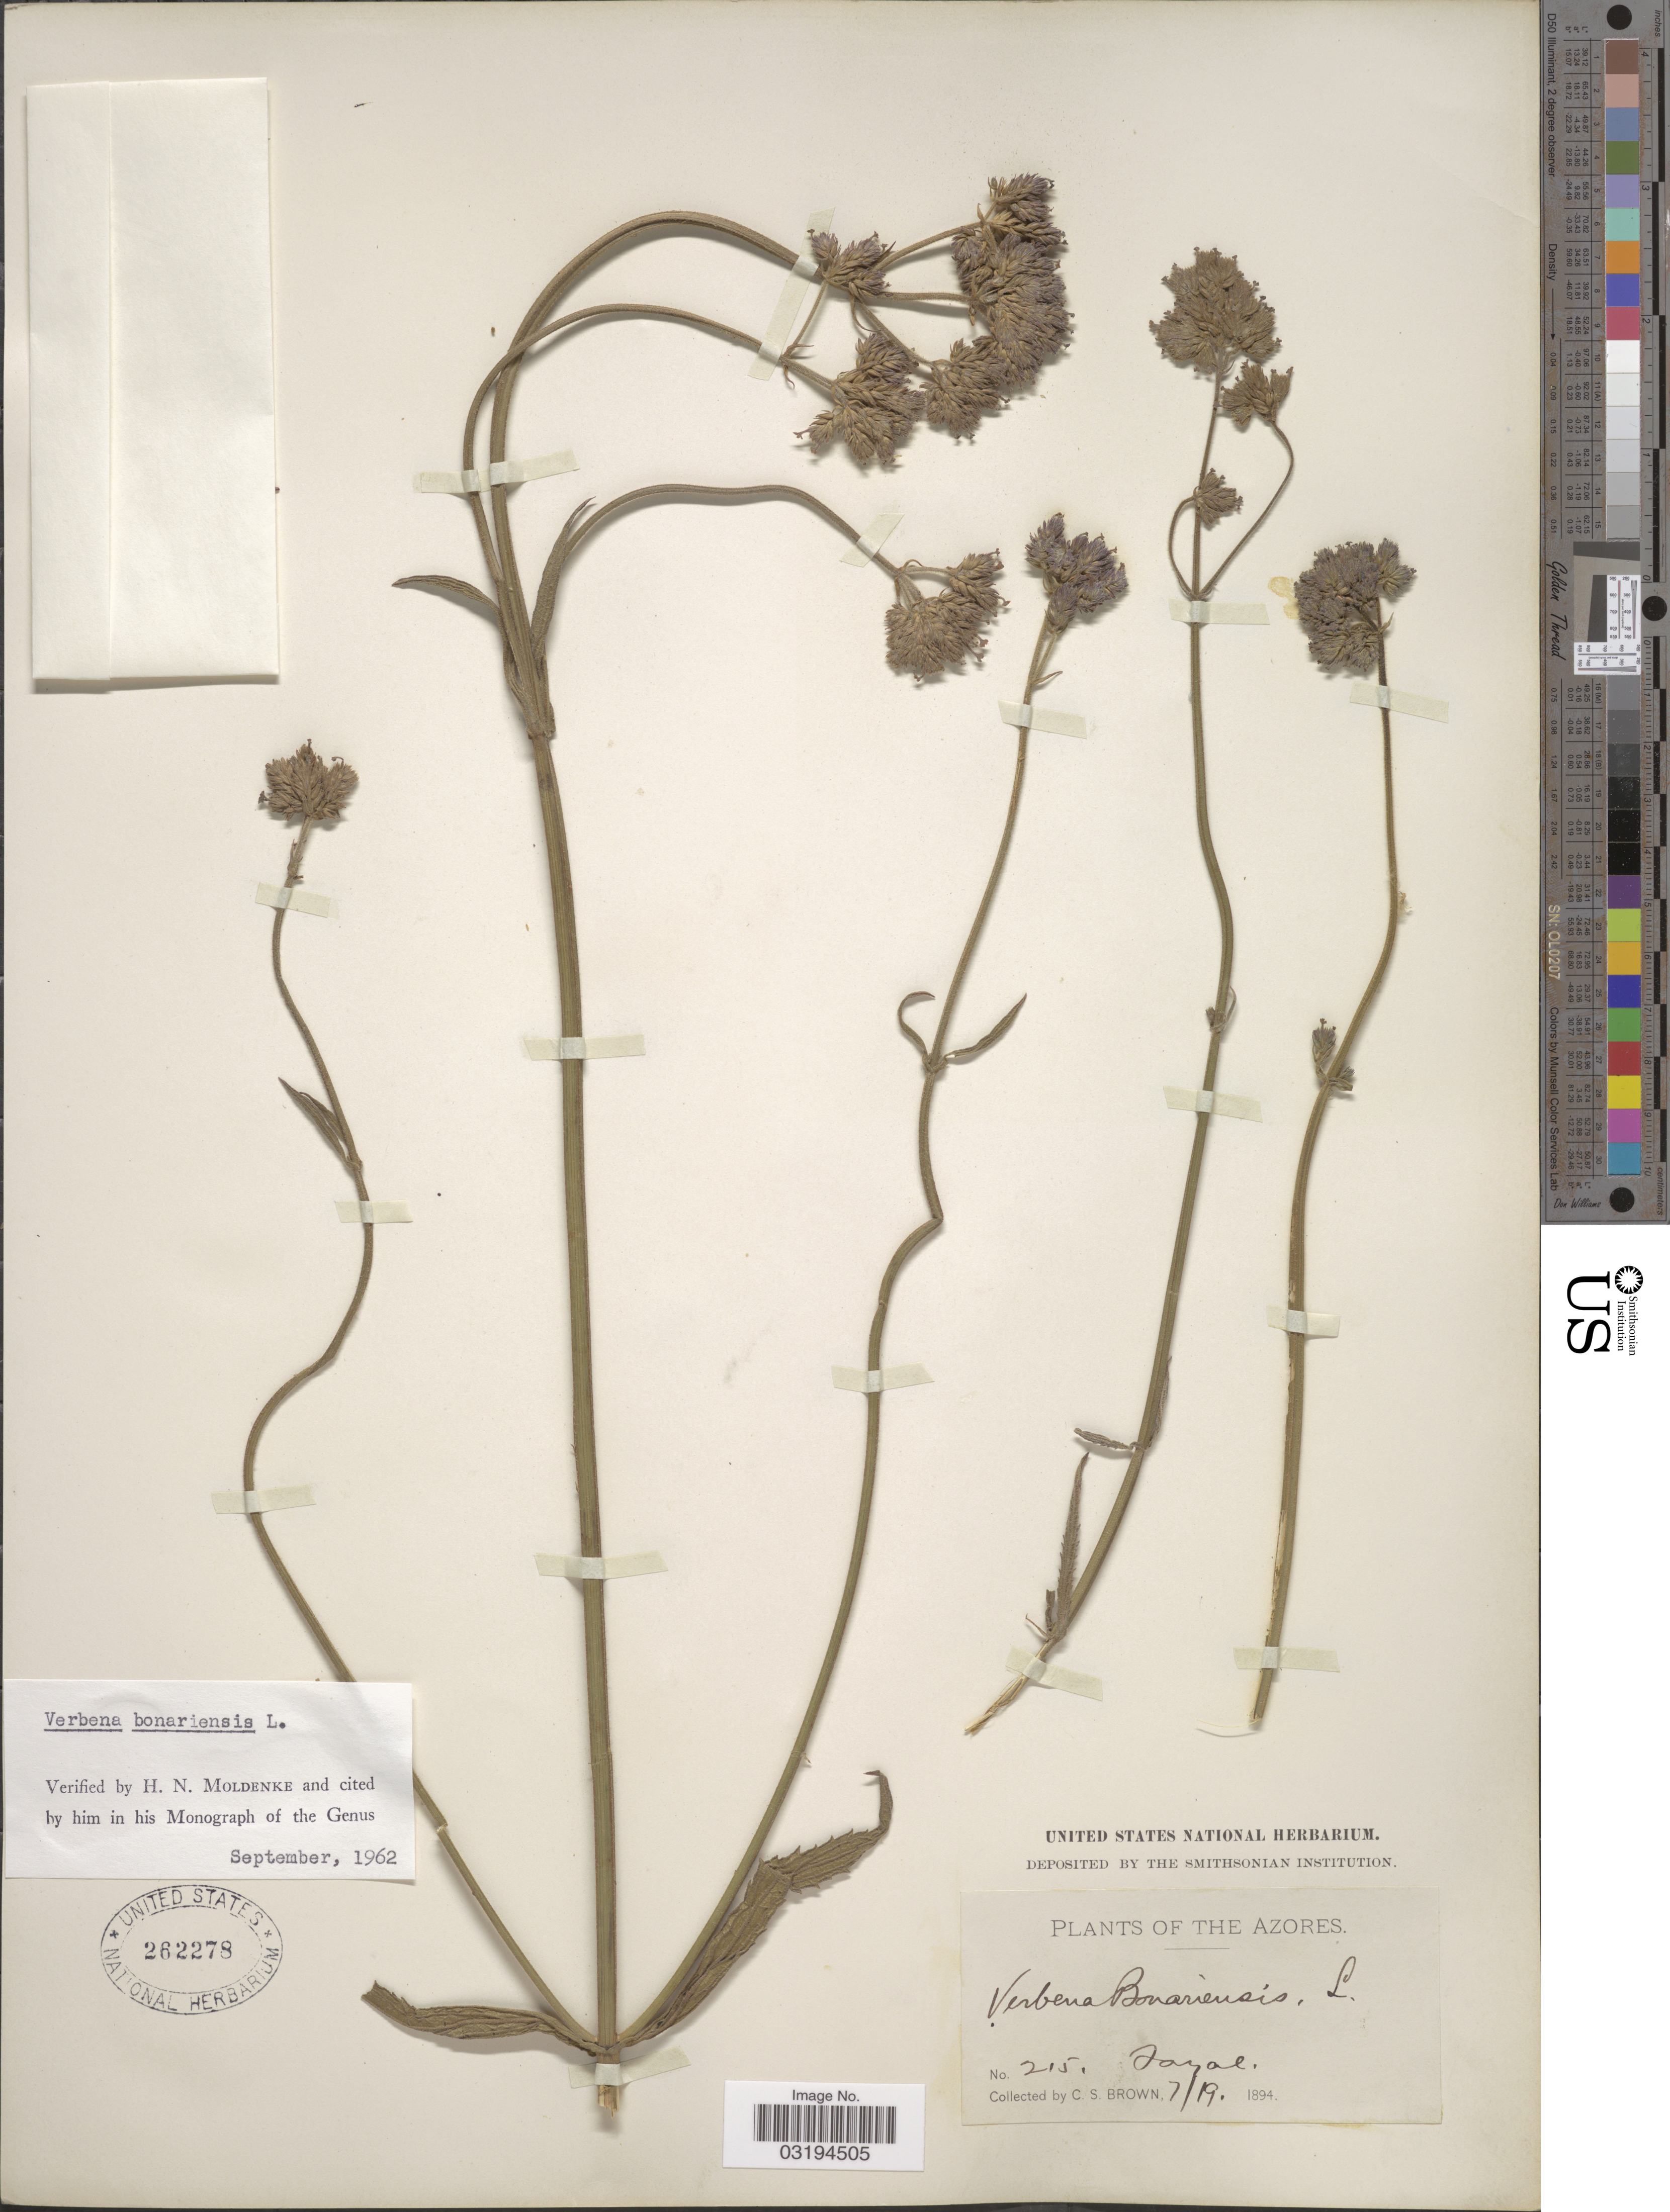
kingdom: Plantae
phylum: Tracheophyta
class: Magnoliopsida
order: Lamiales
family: Verbenaceae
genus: Verbena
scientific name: Verbena bonariensis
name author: L.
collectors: C. S. Brown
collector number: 215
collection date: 1894-07-19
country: Portugal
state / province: Azores (Aut. Reg.)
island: Faial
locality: Fayal.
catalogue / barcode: US 262278